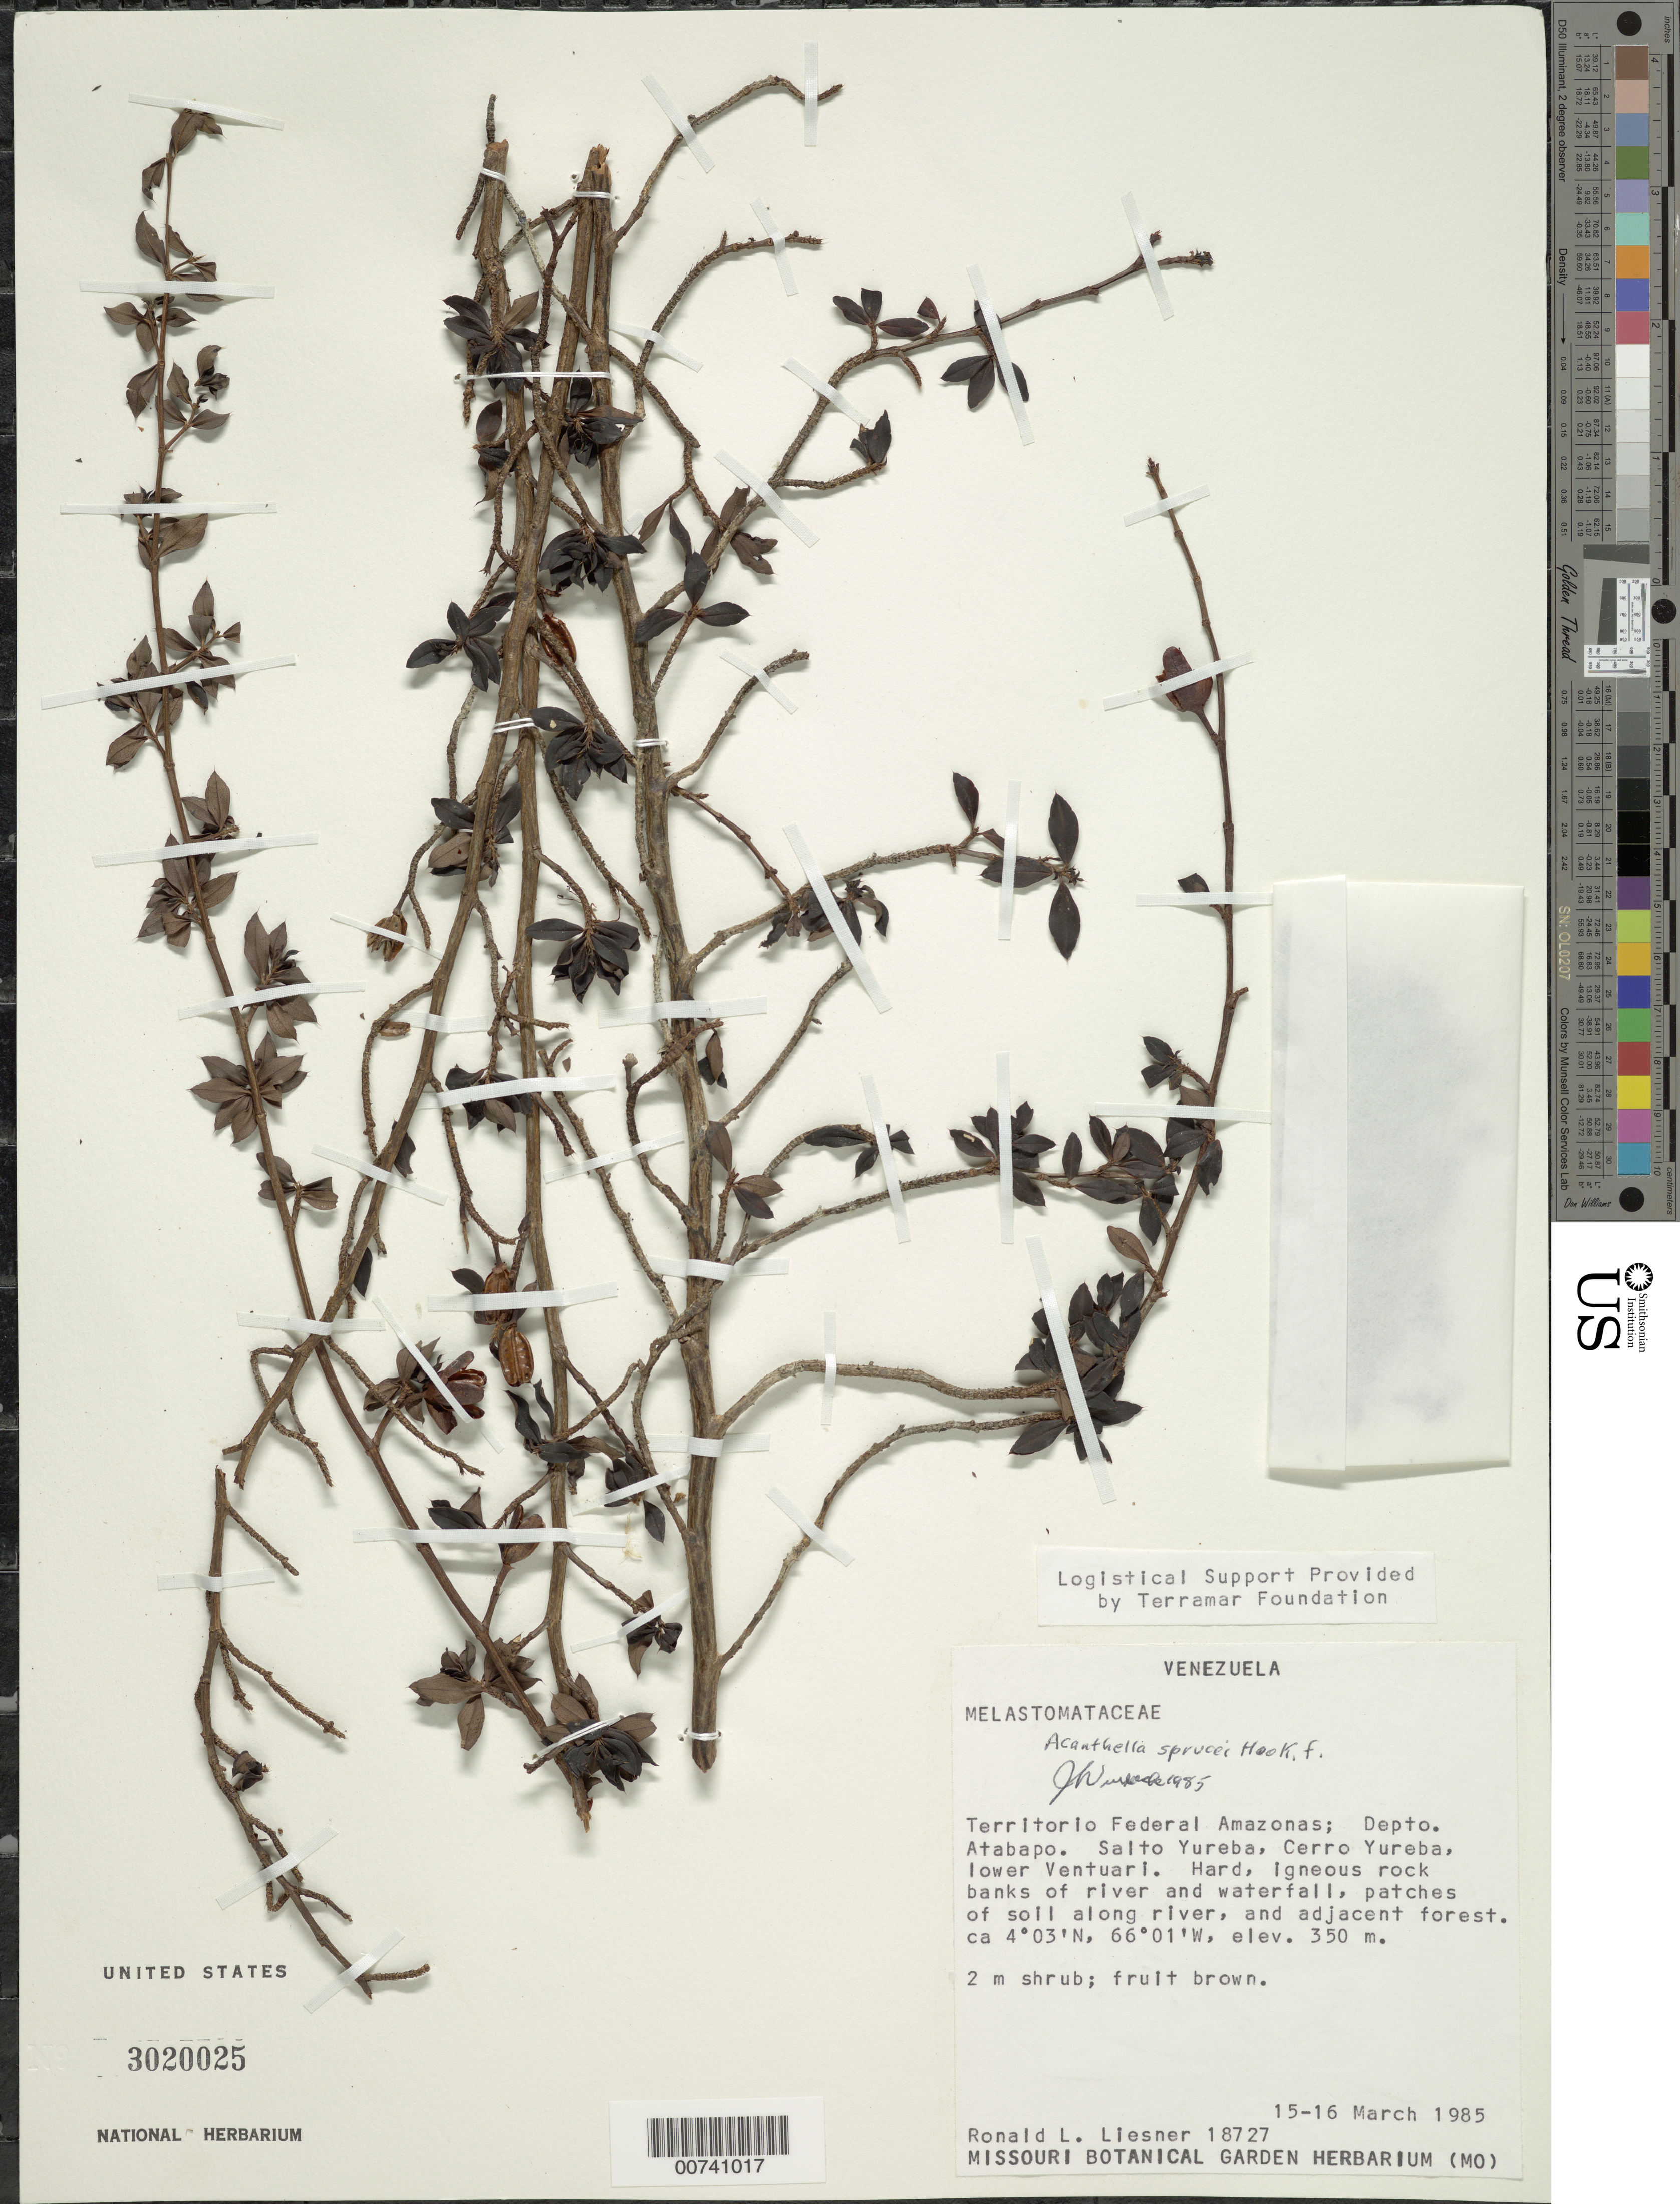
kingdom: Plantae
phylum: Tracheophyta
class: Magnoliopsida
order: Myrtales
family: Melastomataceae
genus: Acanthella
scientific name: Acanthella sprucei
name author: Benth. & Hook. f.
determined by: Wurdack, John J., (US), US (UNITED STATES)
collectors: R. L. Liesner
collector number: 18727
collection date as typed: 15-Mar-85 to 16-Mar-85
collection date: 1985-03-15/1985-03-16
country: Venezuela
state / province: Amazonas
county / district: Atabapo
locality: Salto Yureba, Cerro Yureba, lower Ventuari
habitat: Hard, ingeous rock banks of river and waterfall, patches of soil along river and adjacent forest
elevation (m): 350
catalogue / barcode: US 3020025